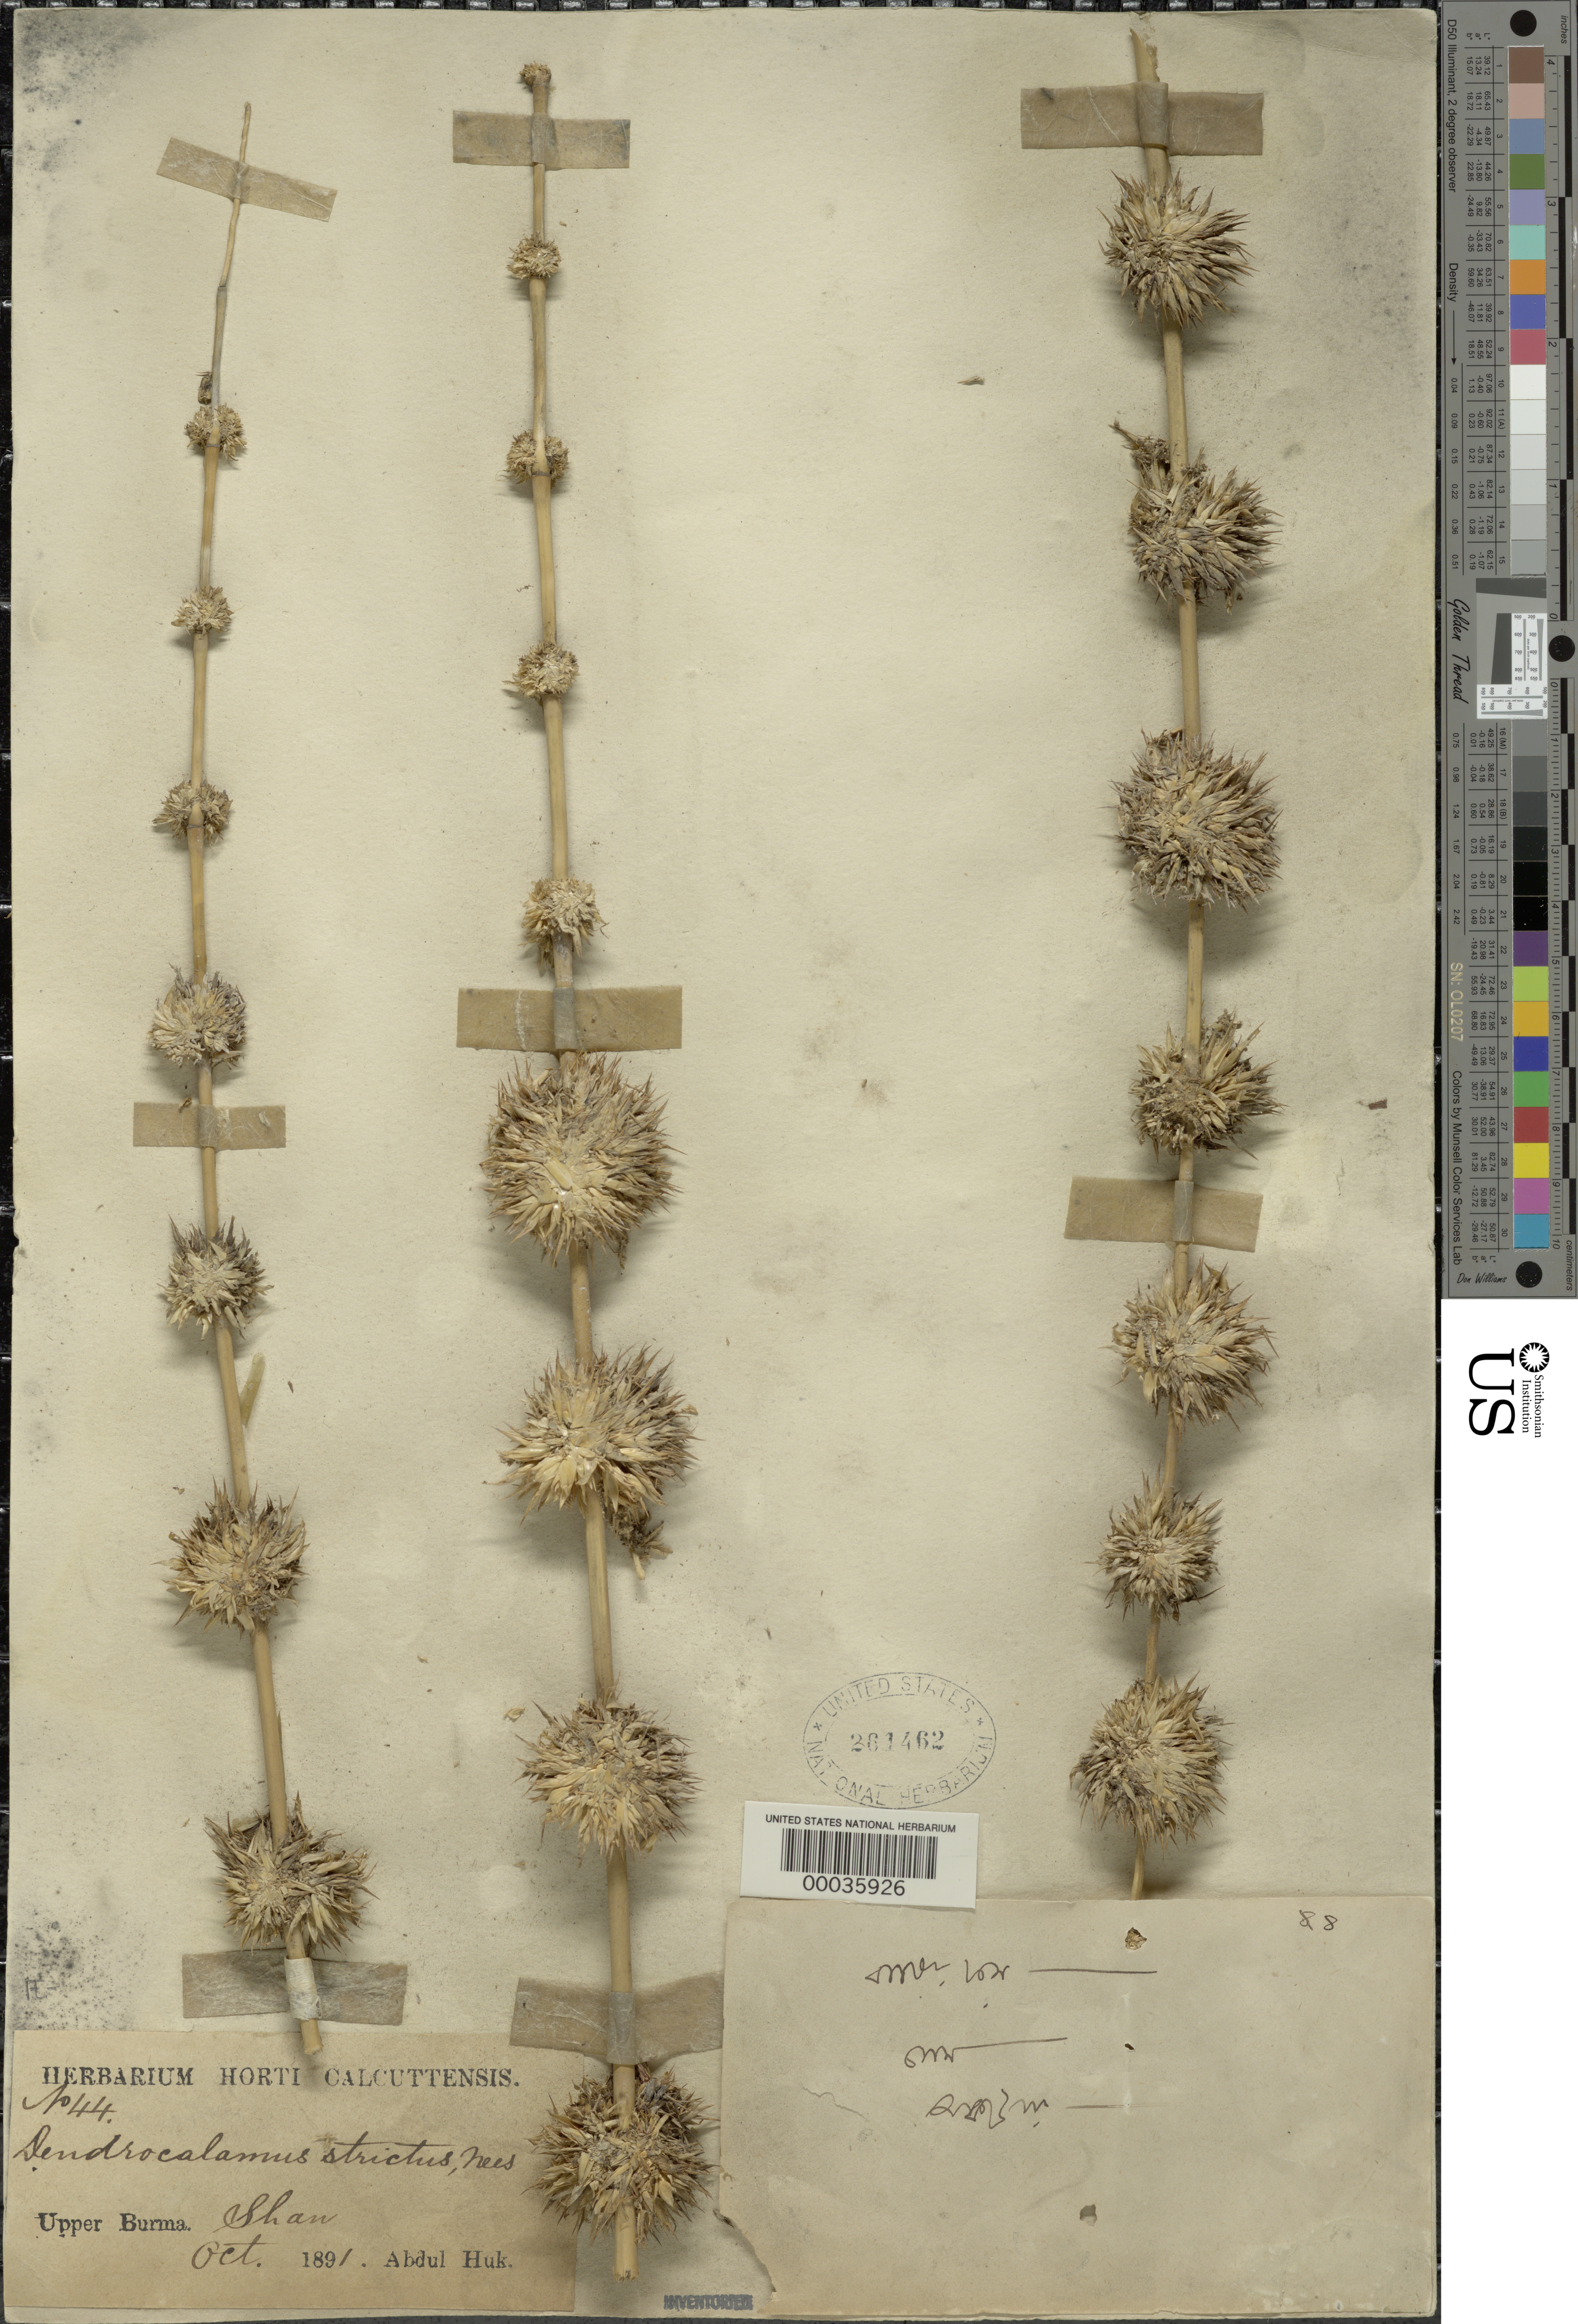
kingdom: Plantae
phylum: Tracheophyta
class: Liliopsida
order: Poales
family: Poaceae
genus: Dendrocalamus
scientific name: Dendrocalamus strictus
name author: (Roxb.) Nees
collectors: A. Huk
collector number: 44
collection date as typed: Oct 1891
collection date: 1891-10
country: Myanmar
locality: Shan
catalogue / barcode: US 261462